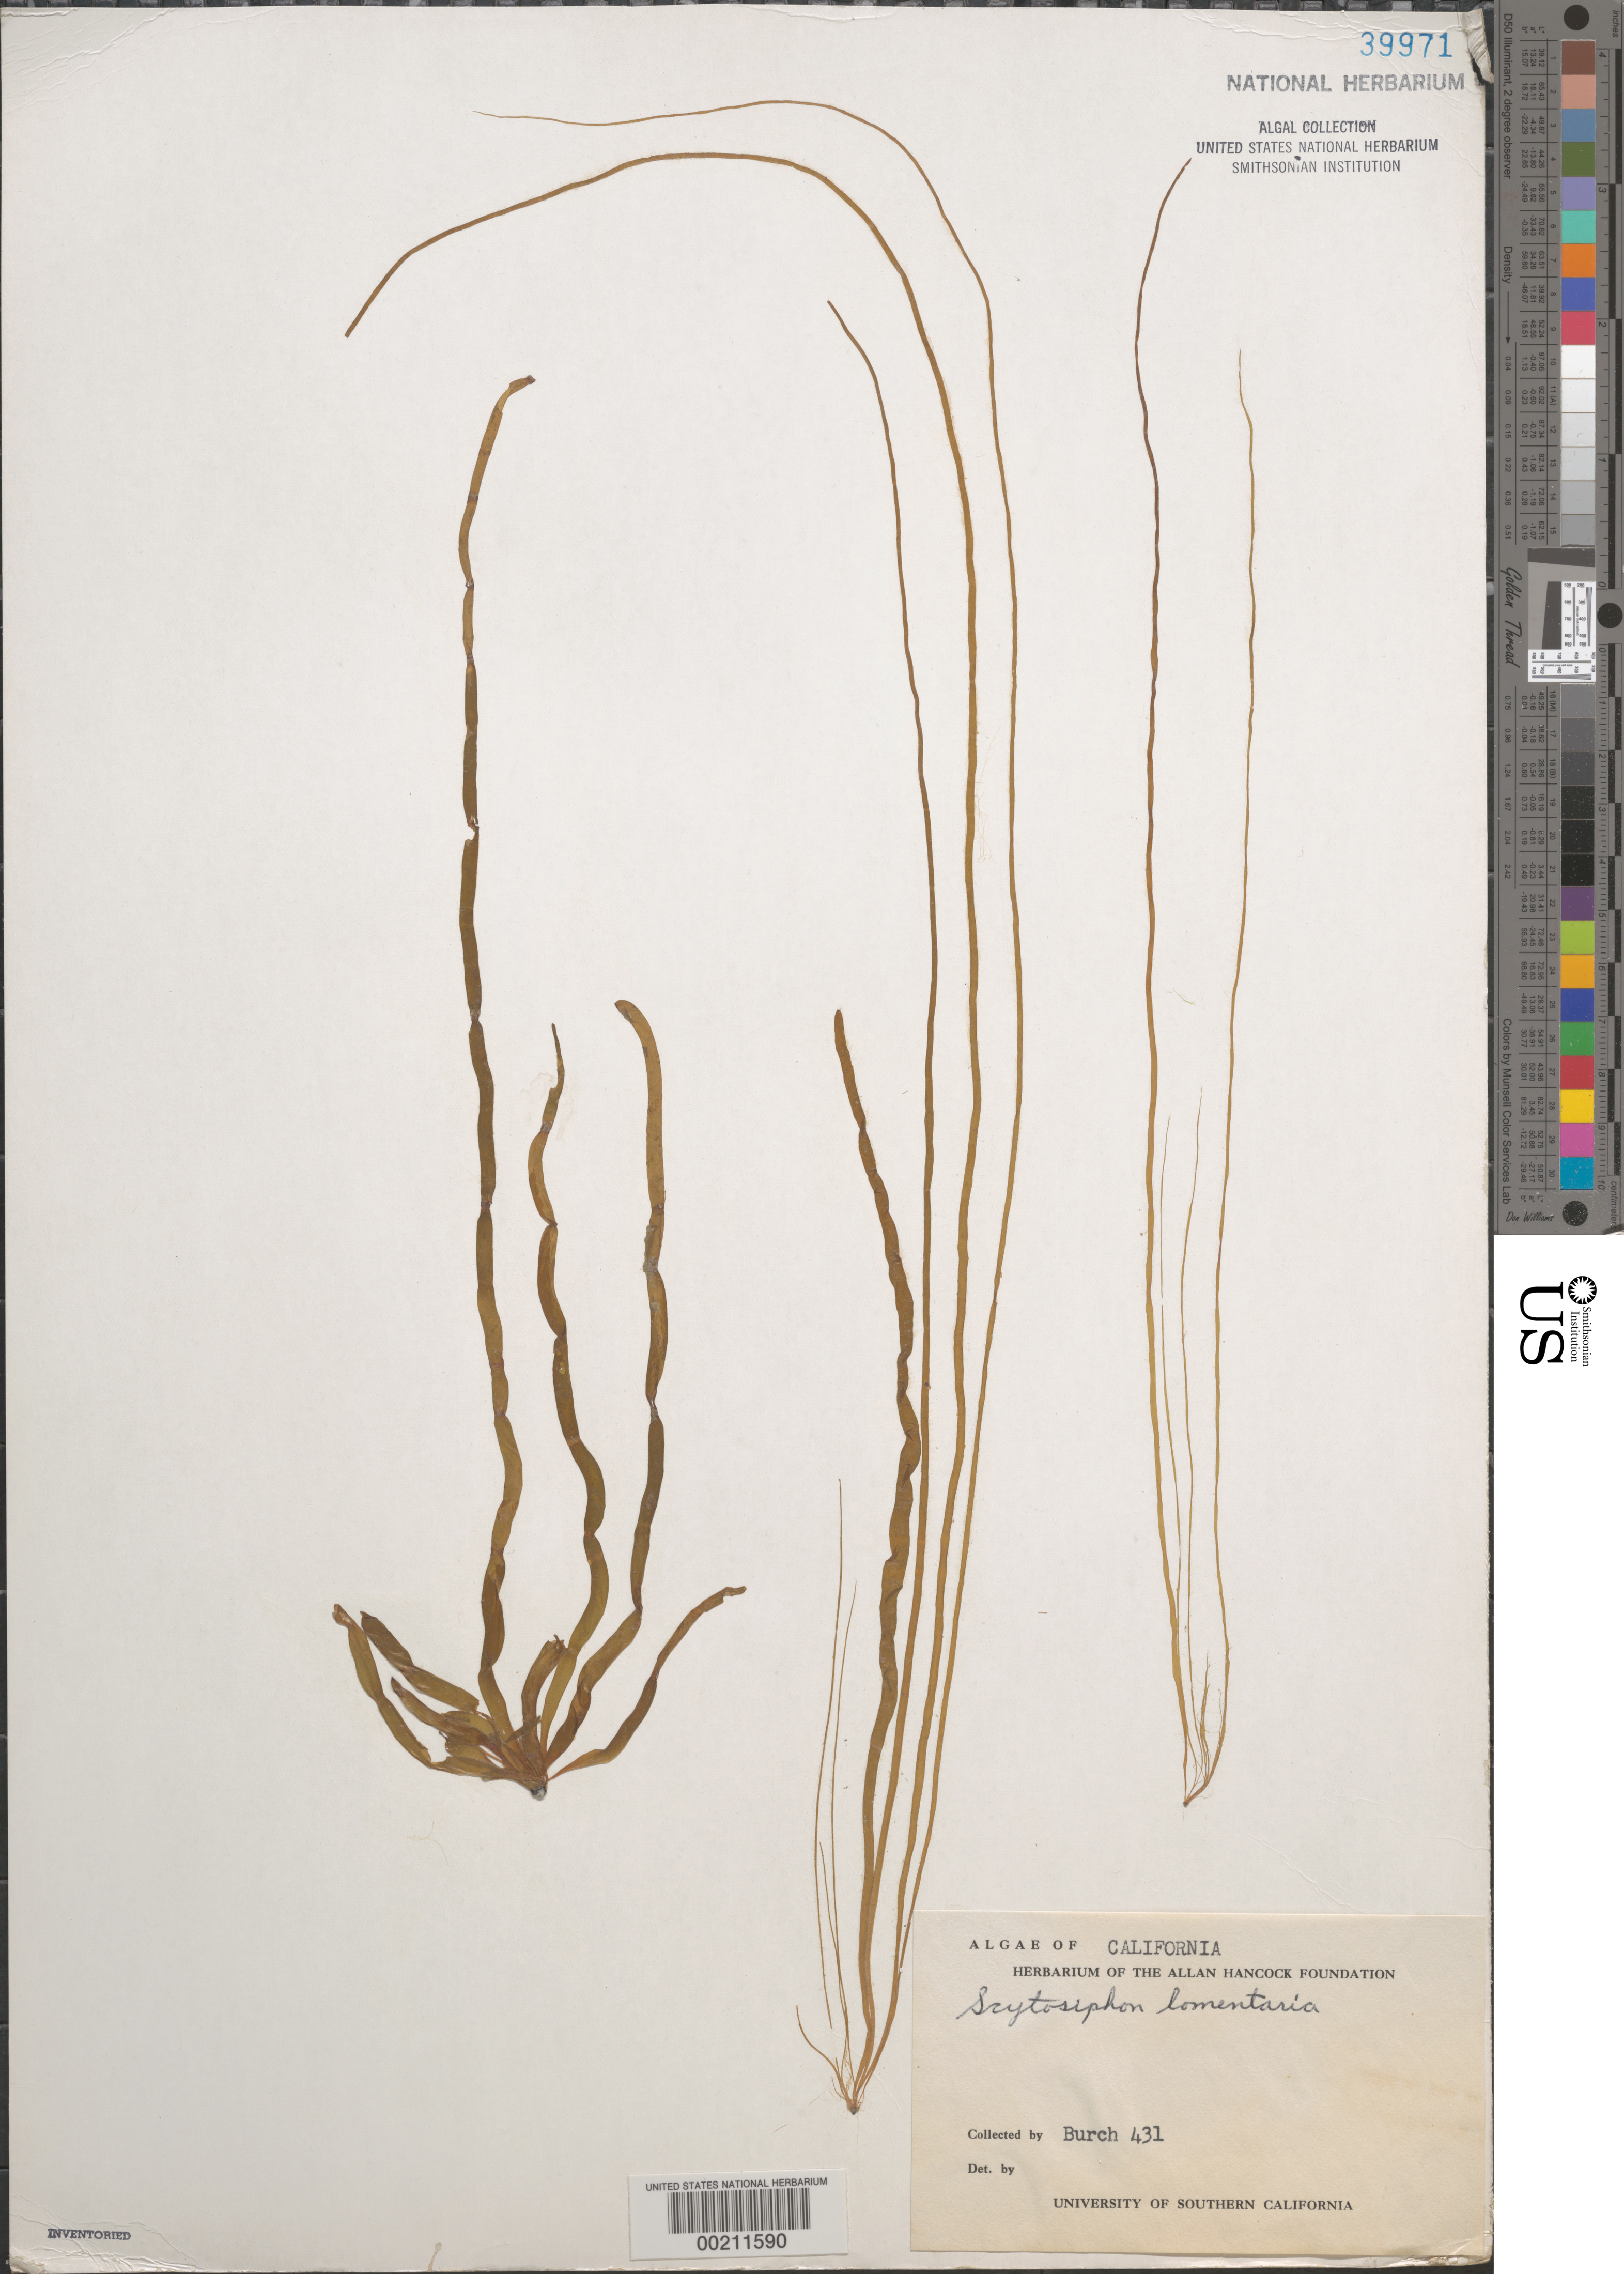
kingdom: Chromista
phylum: Ochrophyta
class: Phaeophyceae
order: Scytosiphonales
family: Scytosiphonaceae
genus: Scytosiphon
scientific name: Scytosiphon lomentaria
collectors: W. Burchell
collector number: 431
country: United States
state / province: California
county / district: San Diego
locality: False Bay, San Diego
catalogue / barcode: US 39971